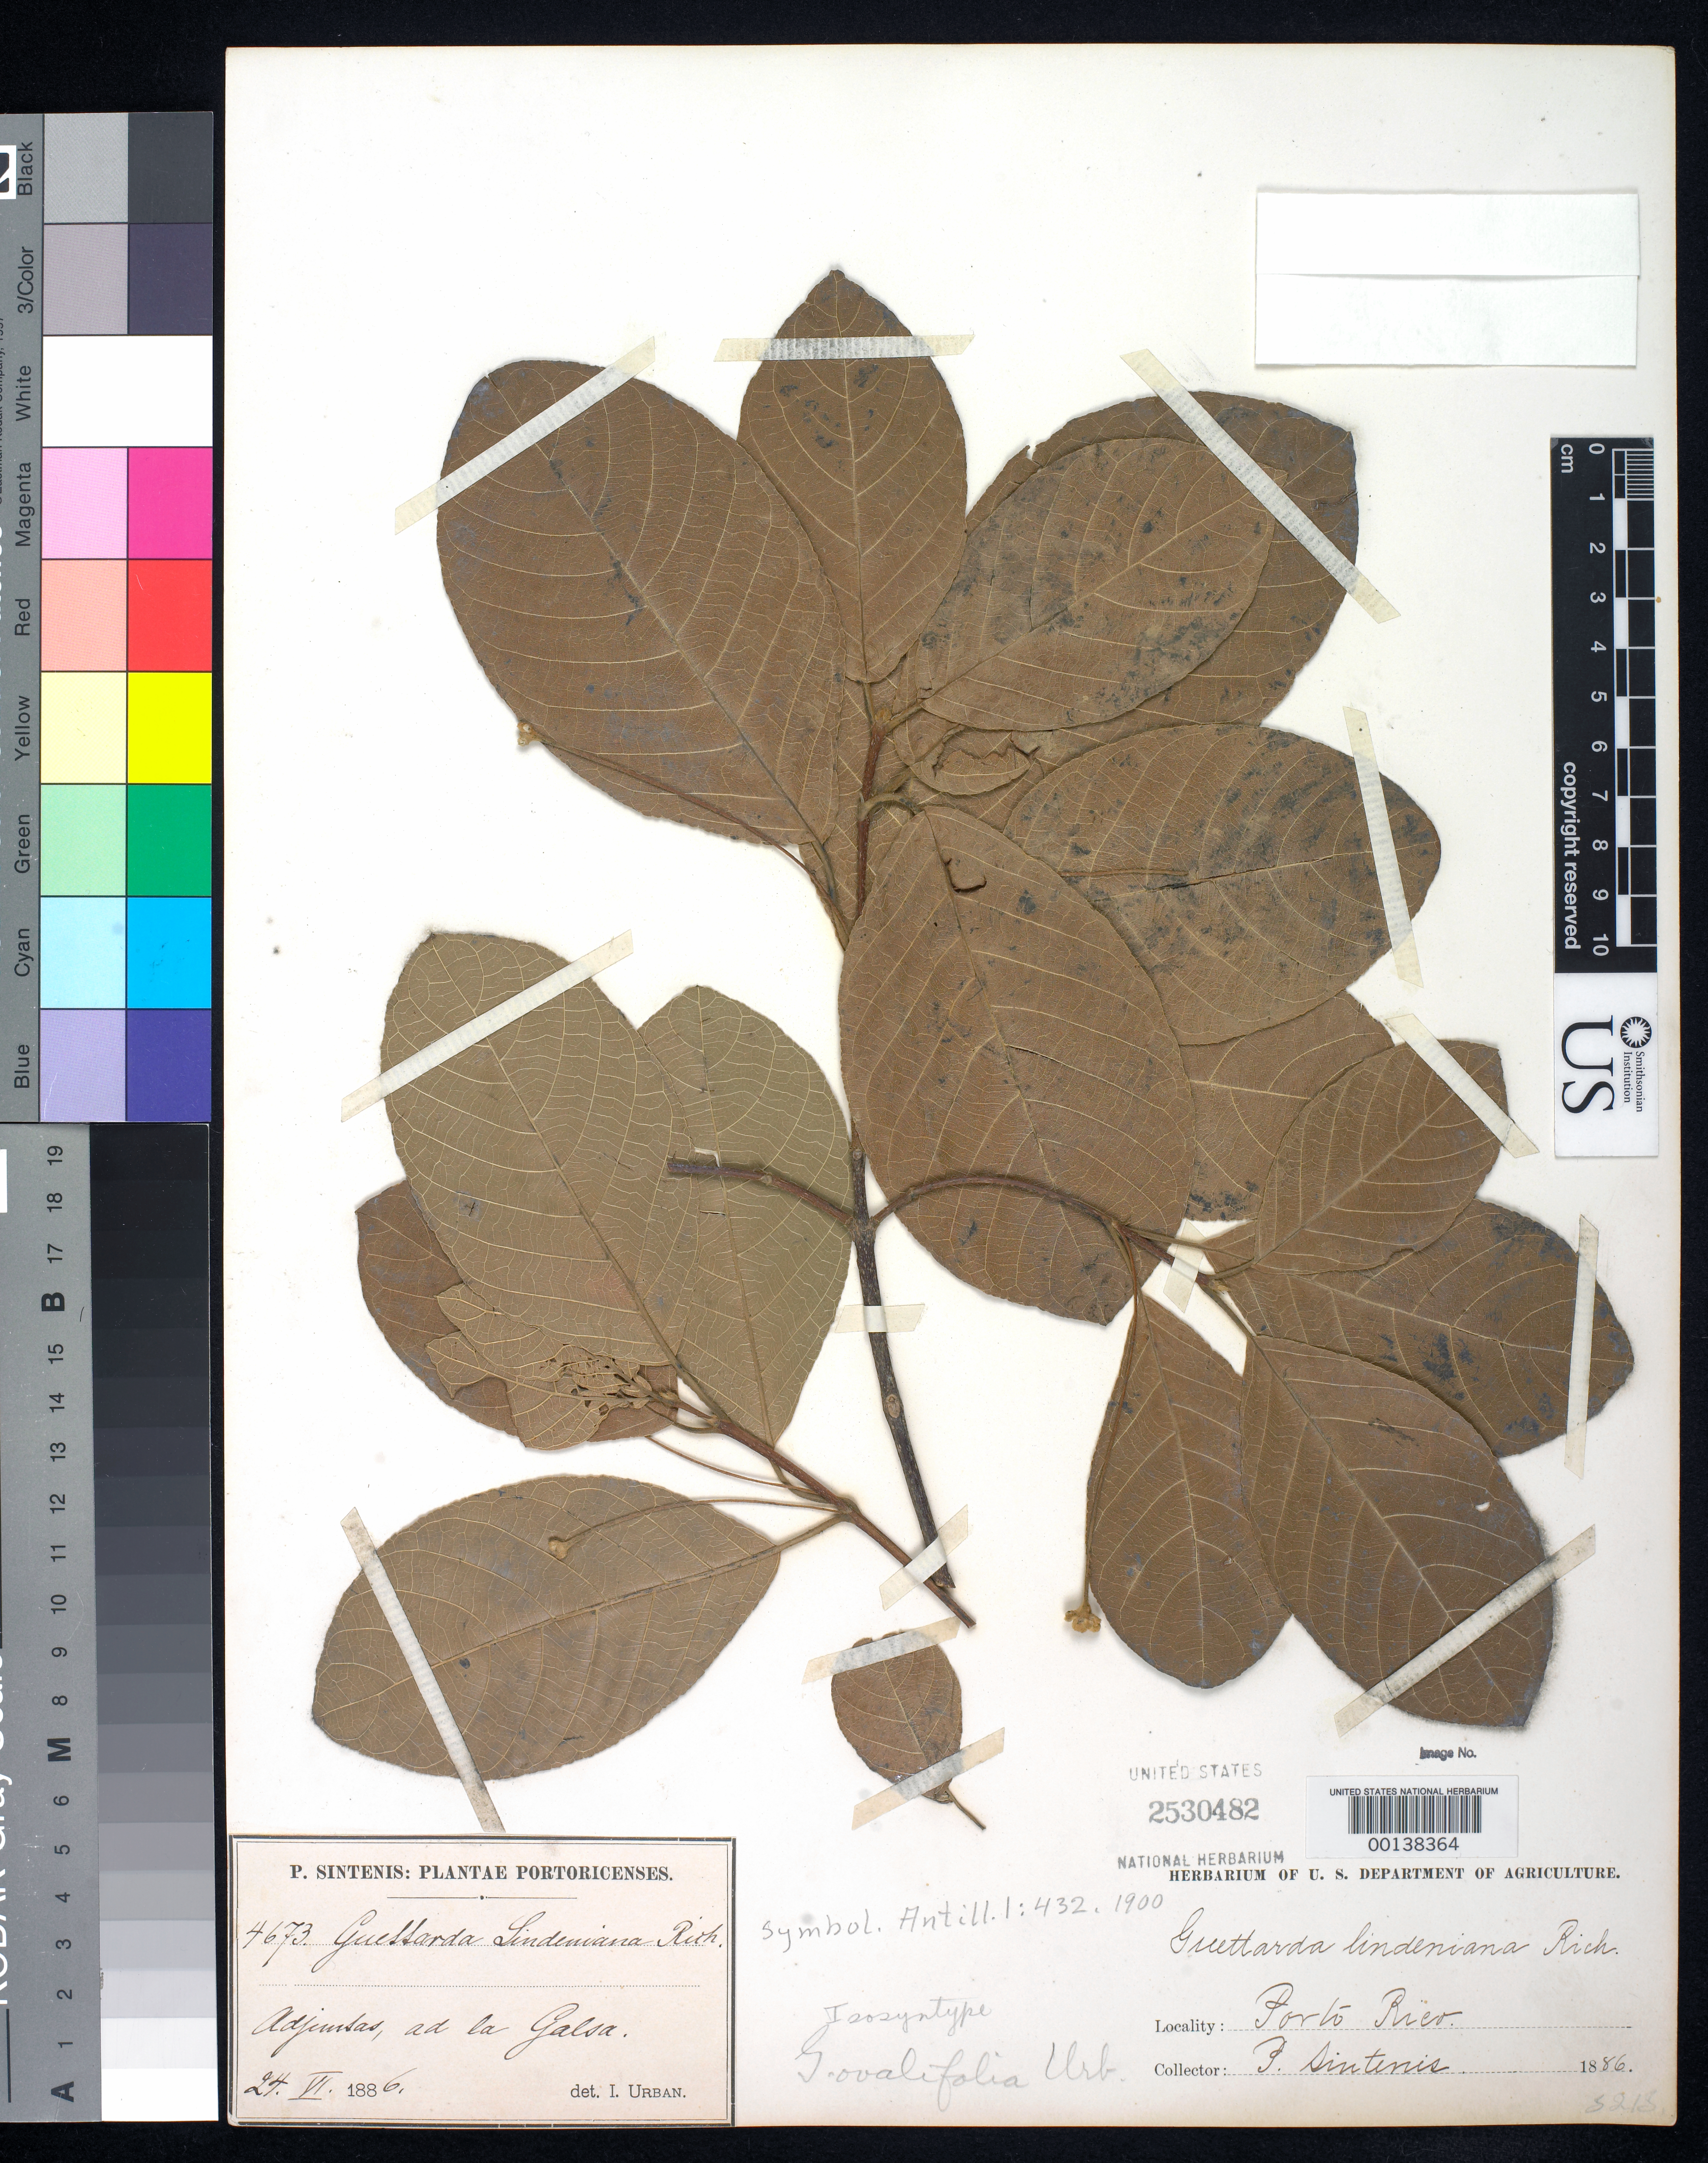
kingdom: Plantae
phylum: Tracheophyta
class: Magnoliopsida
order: Gentianales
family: Rubiaceae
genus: Guettarda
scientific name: Guettarda ovalifolia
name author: Urb.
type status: Isosyntype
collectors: P. Sintenis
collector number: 4673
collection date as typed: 24 Jun 1886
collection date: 1886-06-24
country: Puerto Rico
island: Greater Antilles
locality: Adjuntas, ad la Galsa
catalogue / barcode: US 2530482